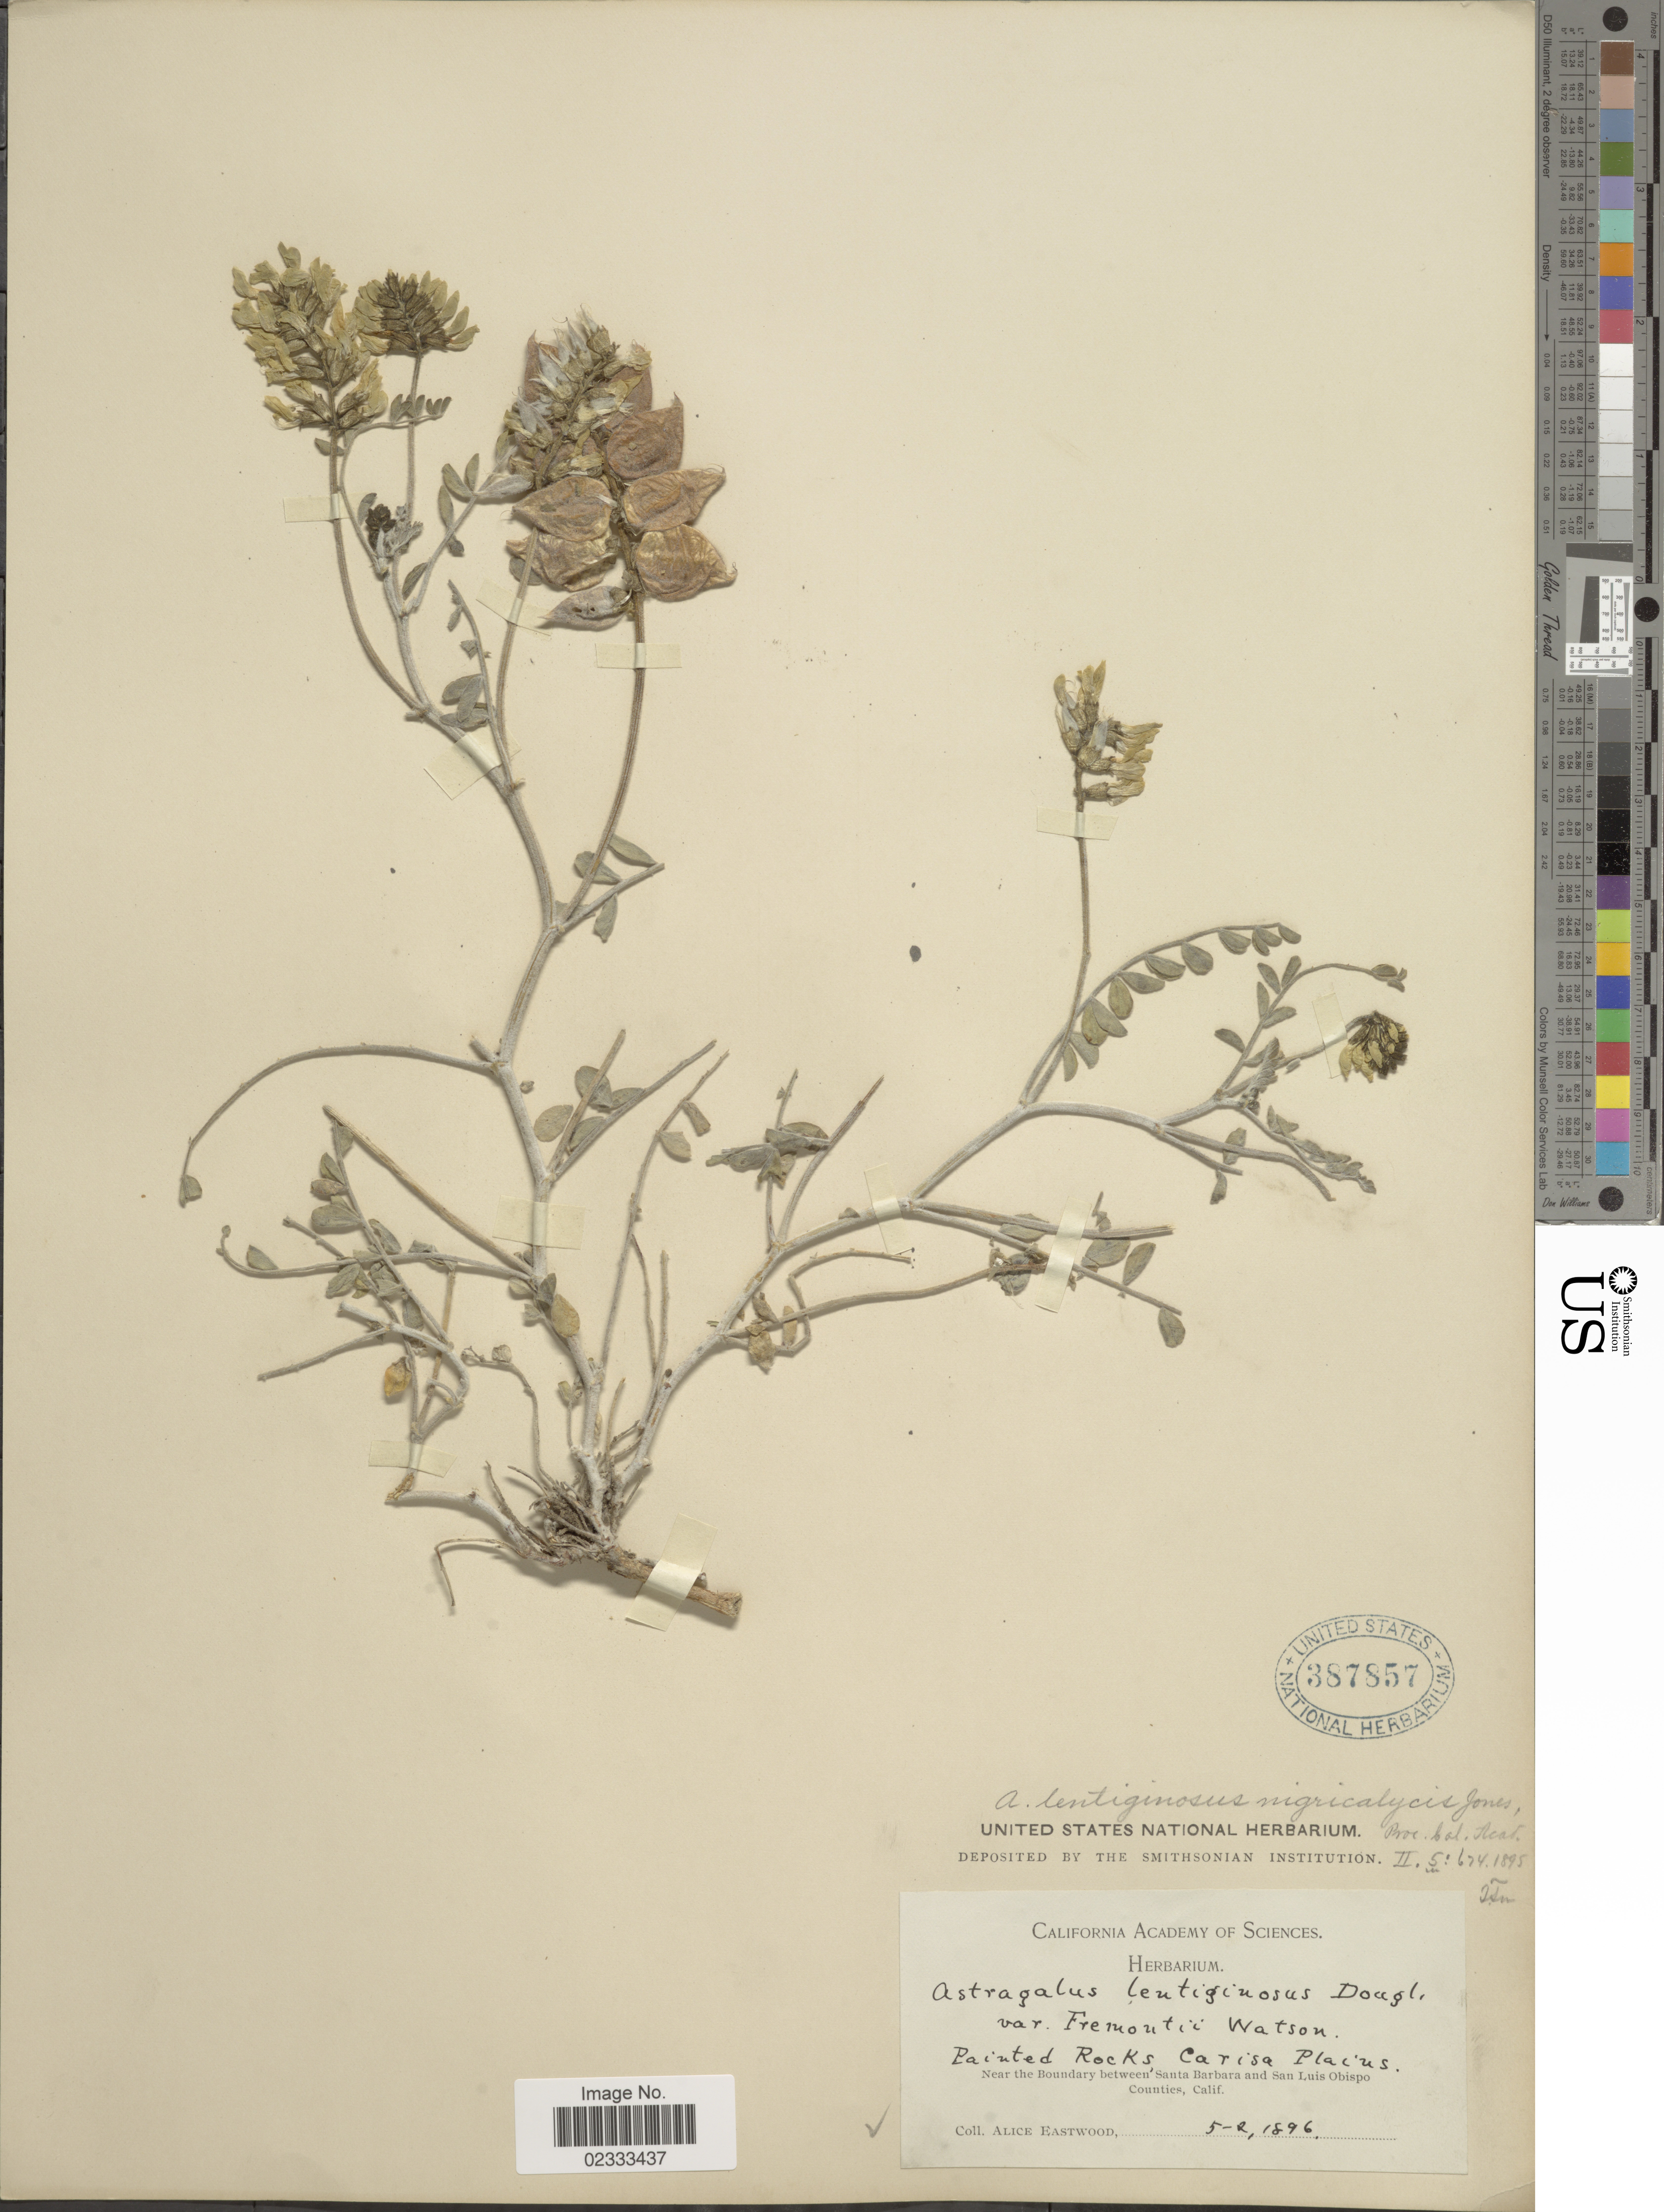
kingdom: Plantae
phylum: Tracheophyta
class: Magnoliopsida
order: Fabales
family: Fabaceae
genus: Astragalus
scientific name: Astragalus nigricalycis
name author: (M.E. Jones) Abrams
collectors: A. Eastwood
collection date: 1896-05-02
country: United States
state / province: California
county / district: Santa Barbara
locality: Painted Rocks, Carisa Plains, near the boundary between Santa Barbara and San Luis Obispo Counties.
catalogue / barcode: US 387857